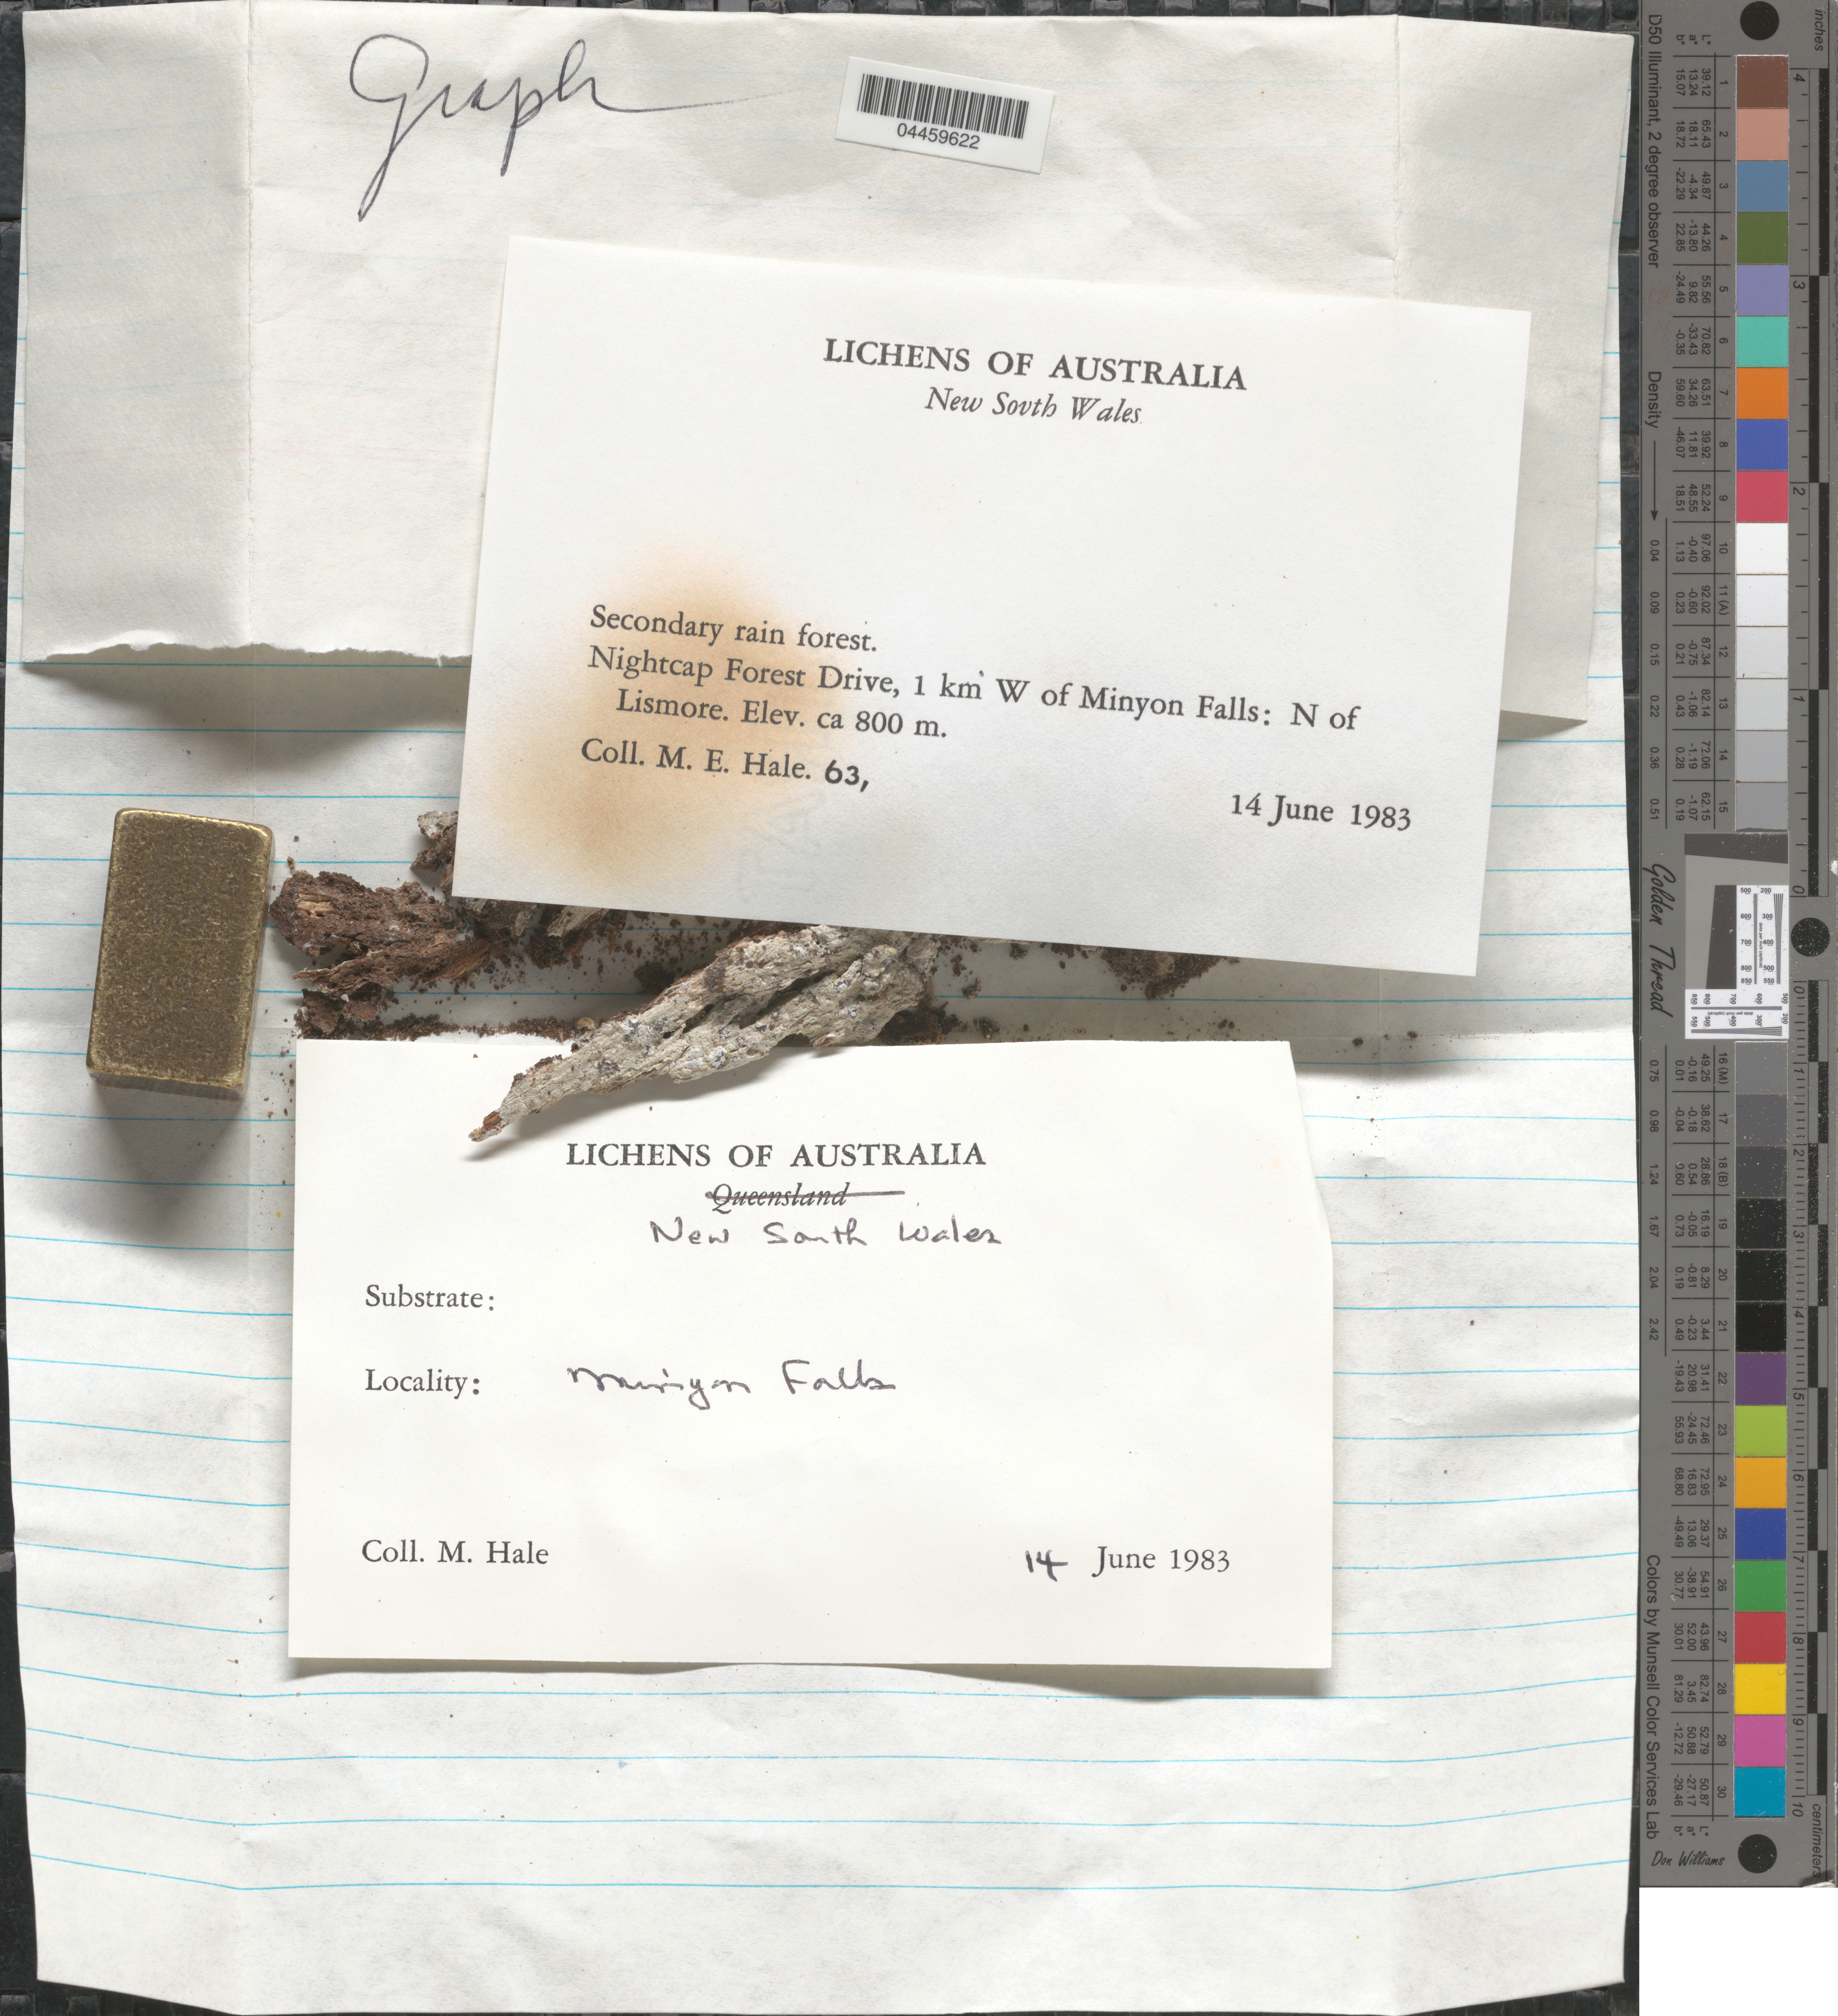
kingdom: Fungi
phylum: Ascomycota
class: Lecanoromycetes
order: Ostropales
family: Graphidaceae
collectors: M. Hale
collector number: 63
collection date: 1983-06-14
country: Australia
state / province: New South Wales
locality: Nightcap Forest Drive, 1 km W of Minyon Falls: N of Lismore.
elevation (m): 800